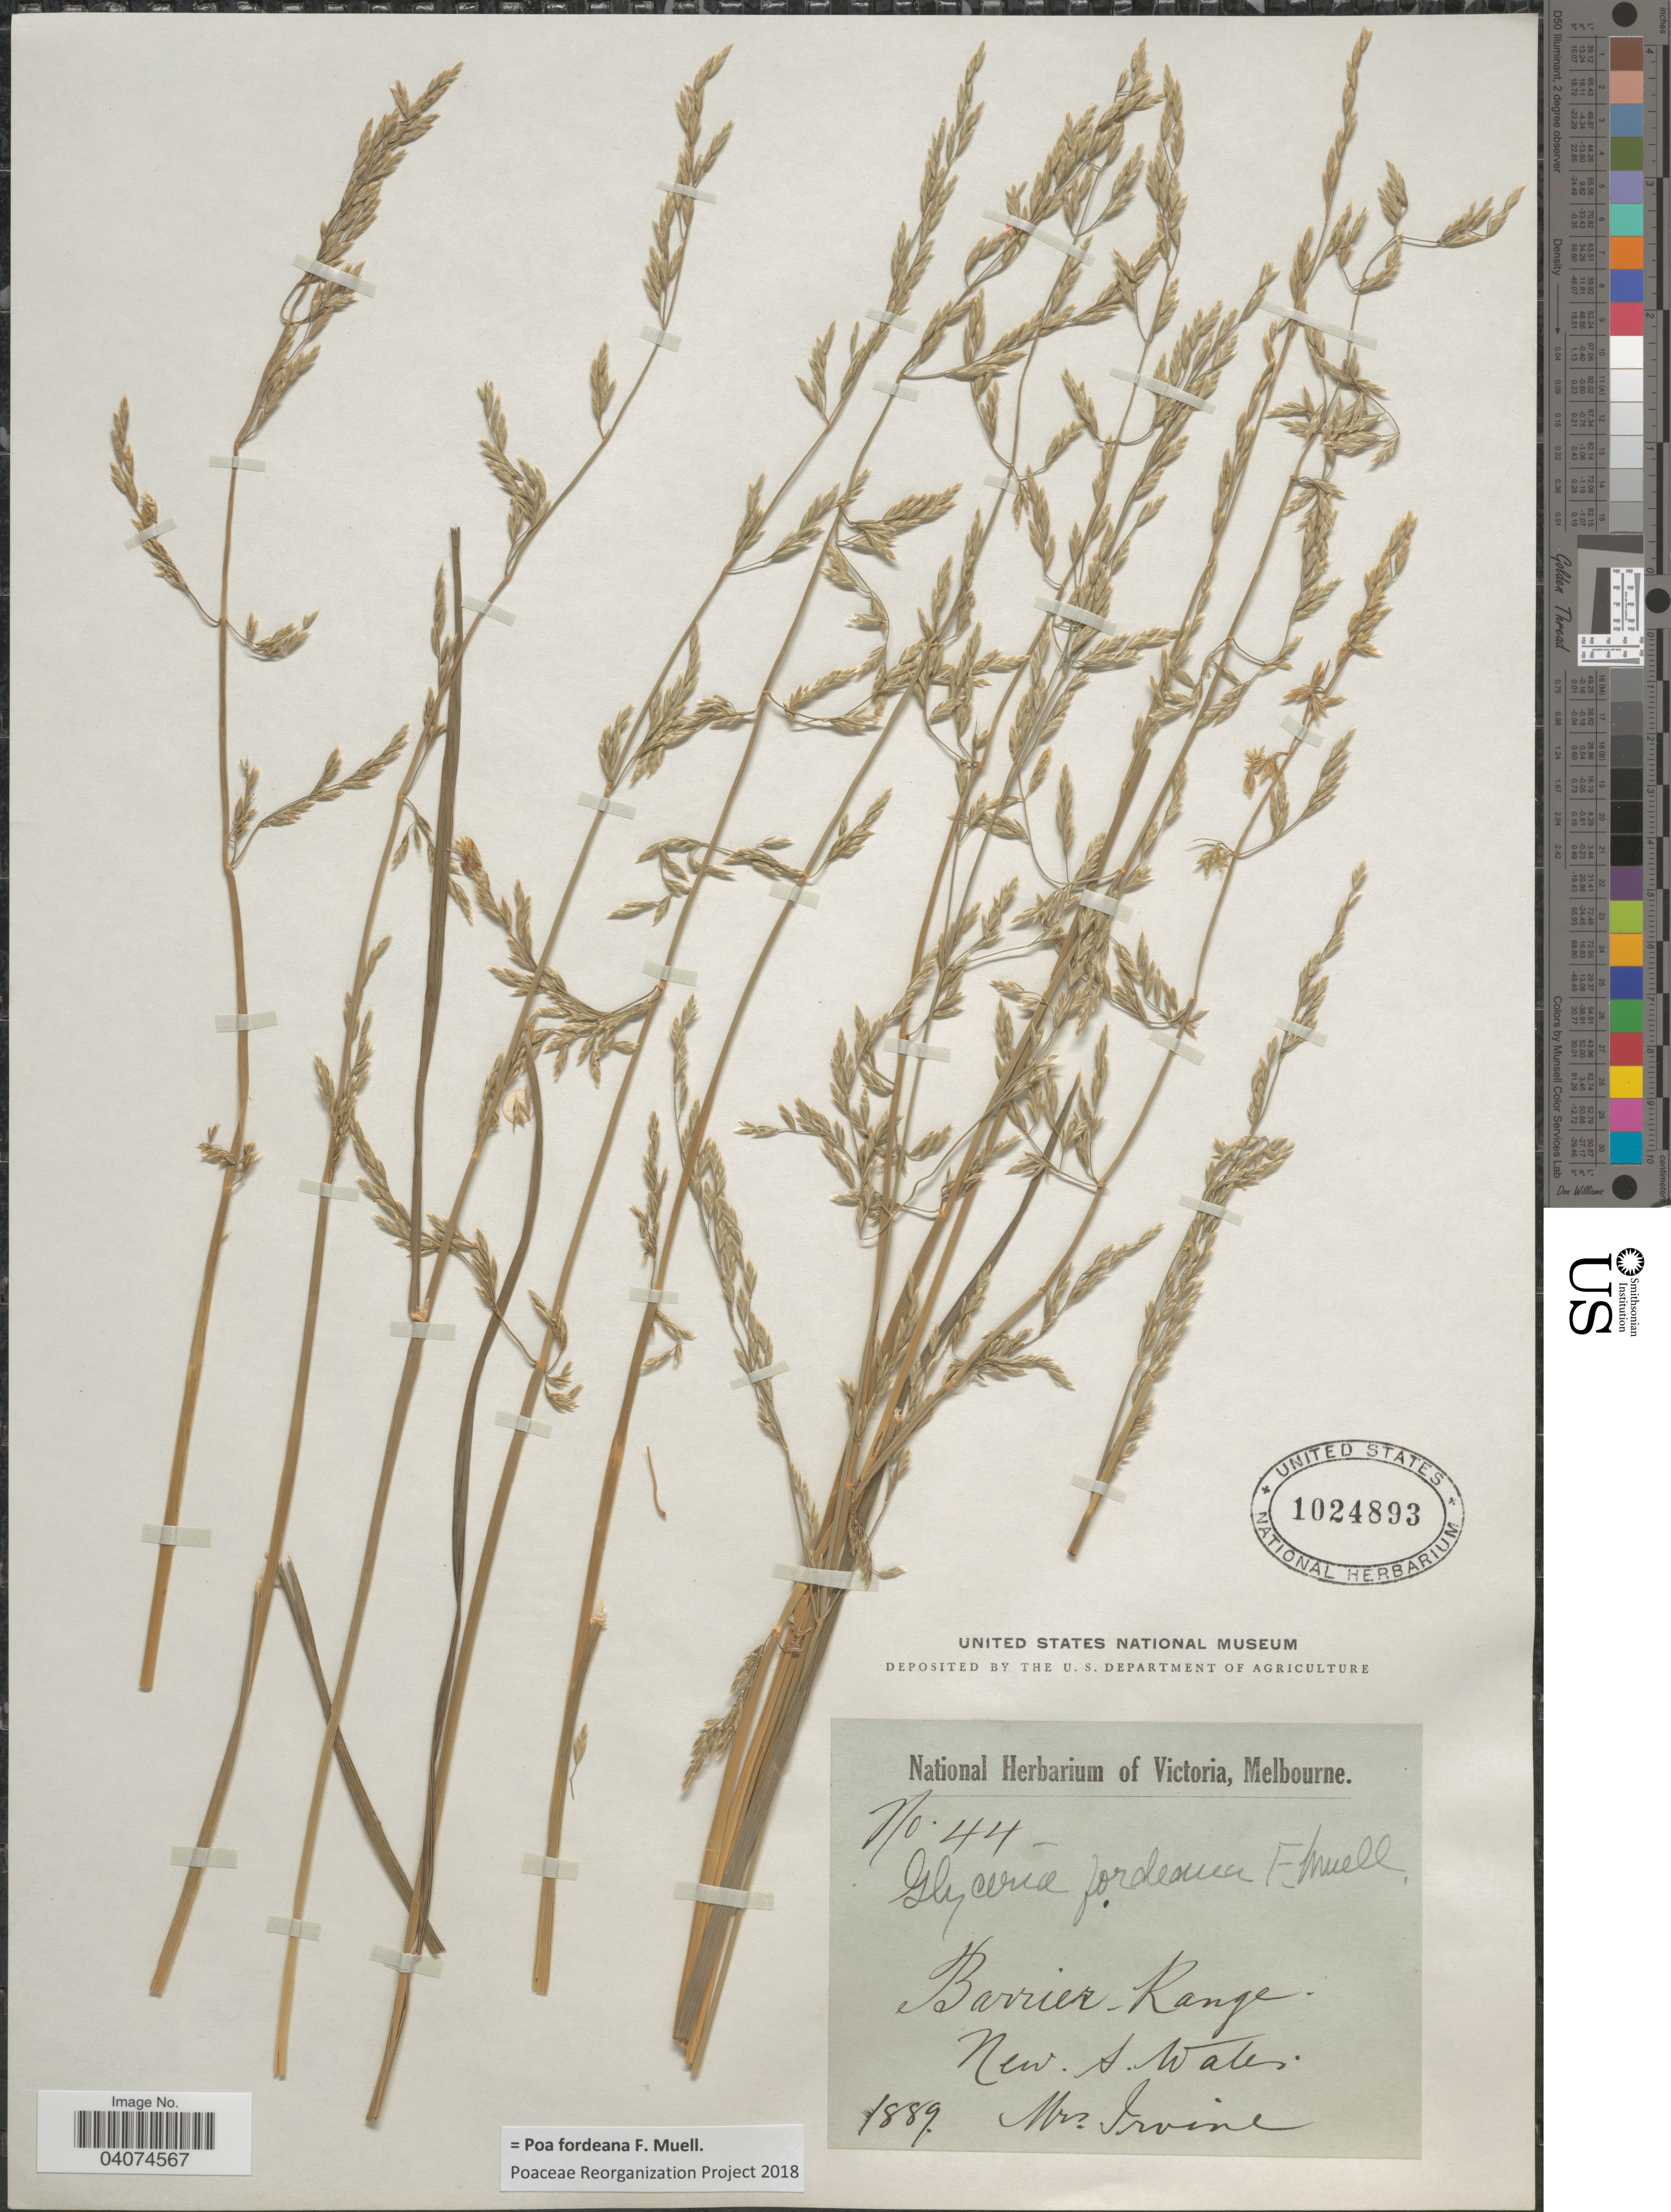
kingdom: Plantae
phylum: Tracheophyta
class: Liliopsida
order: Poales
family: Poaceae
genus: Poa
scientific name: Poa fordeana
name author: F. Muell.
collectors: Irvine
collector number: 44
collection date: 1889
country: Australia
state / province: New South Wales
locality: Barrier Range.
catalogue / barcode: US 1024893